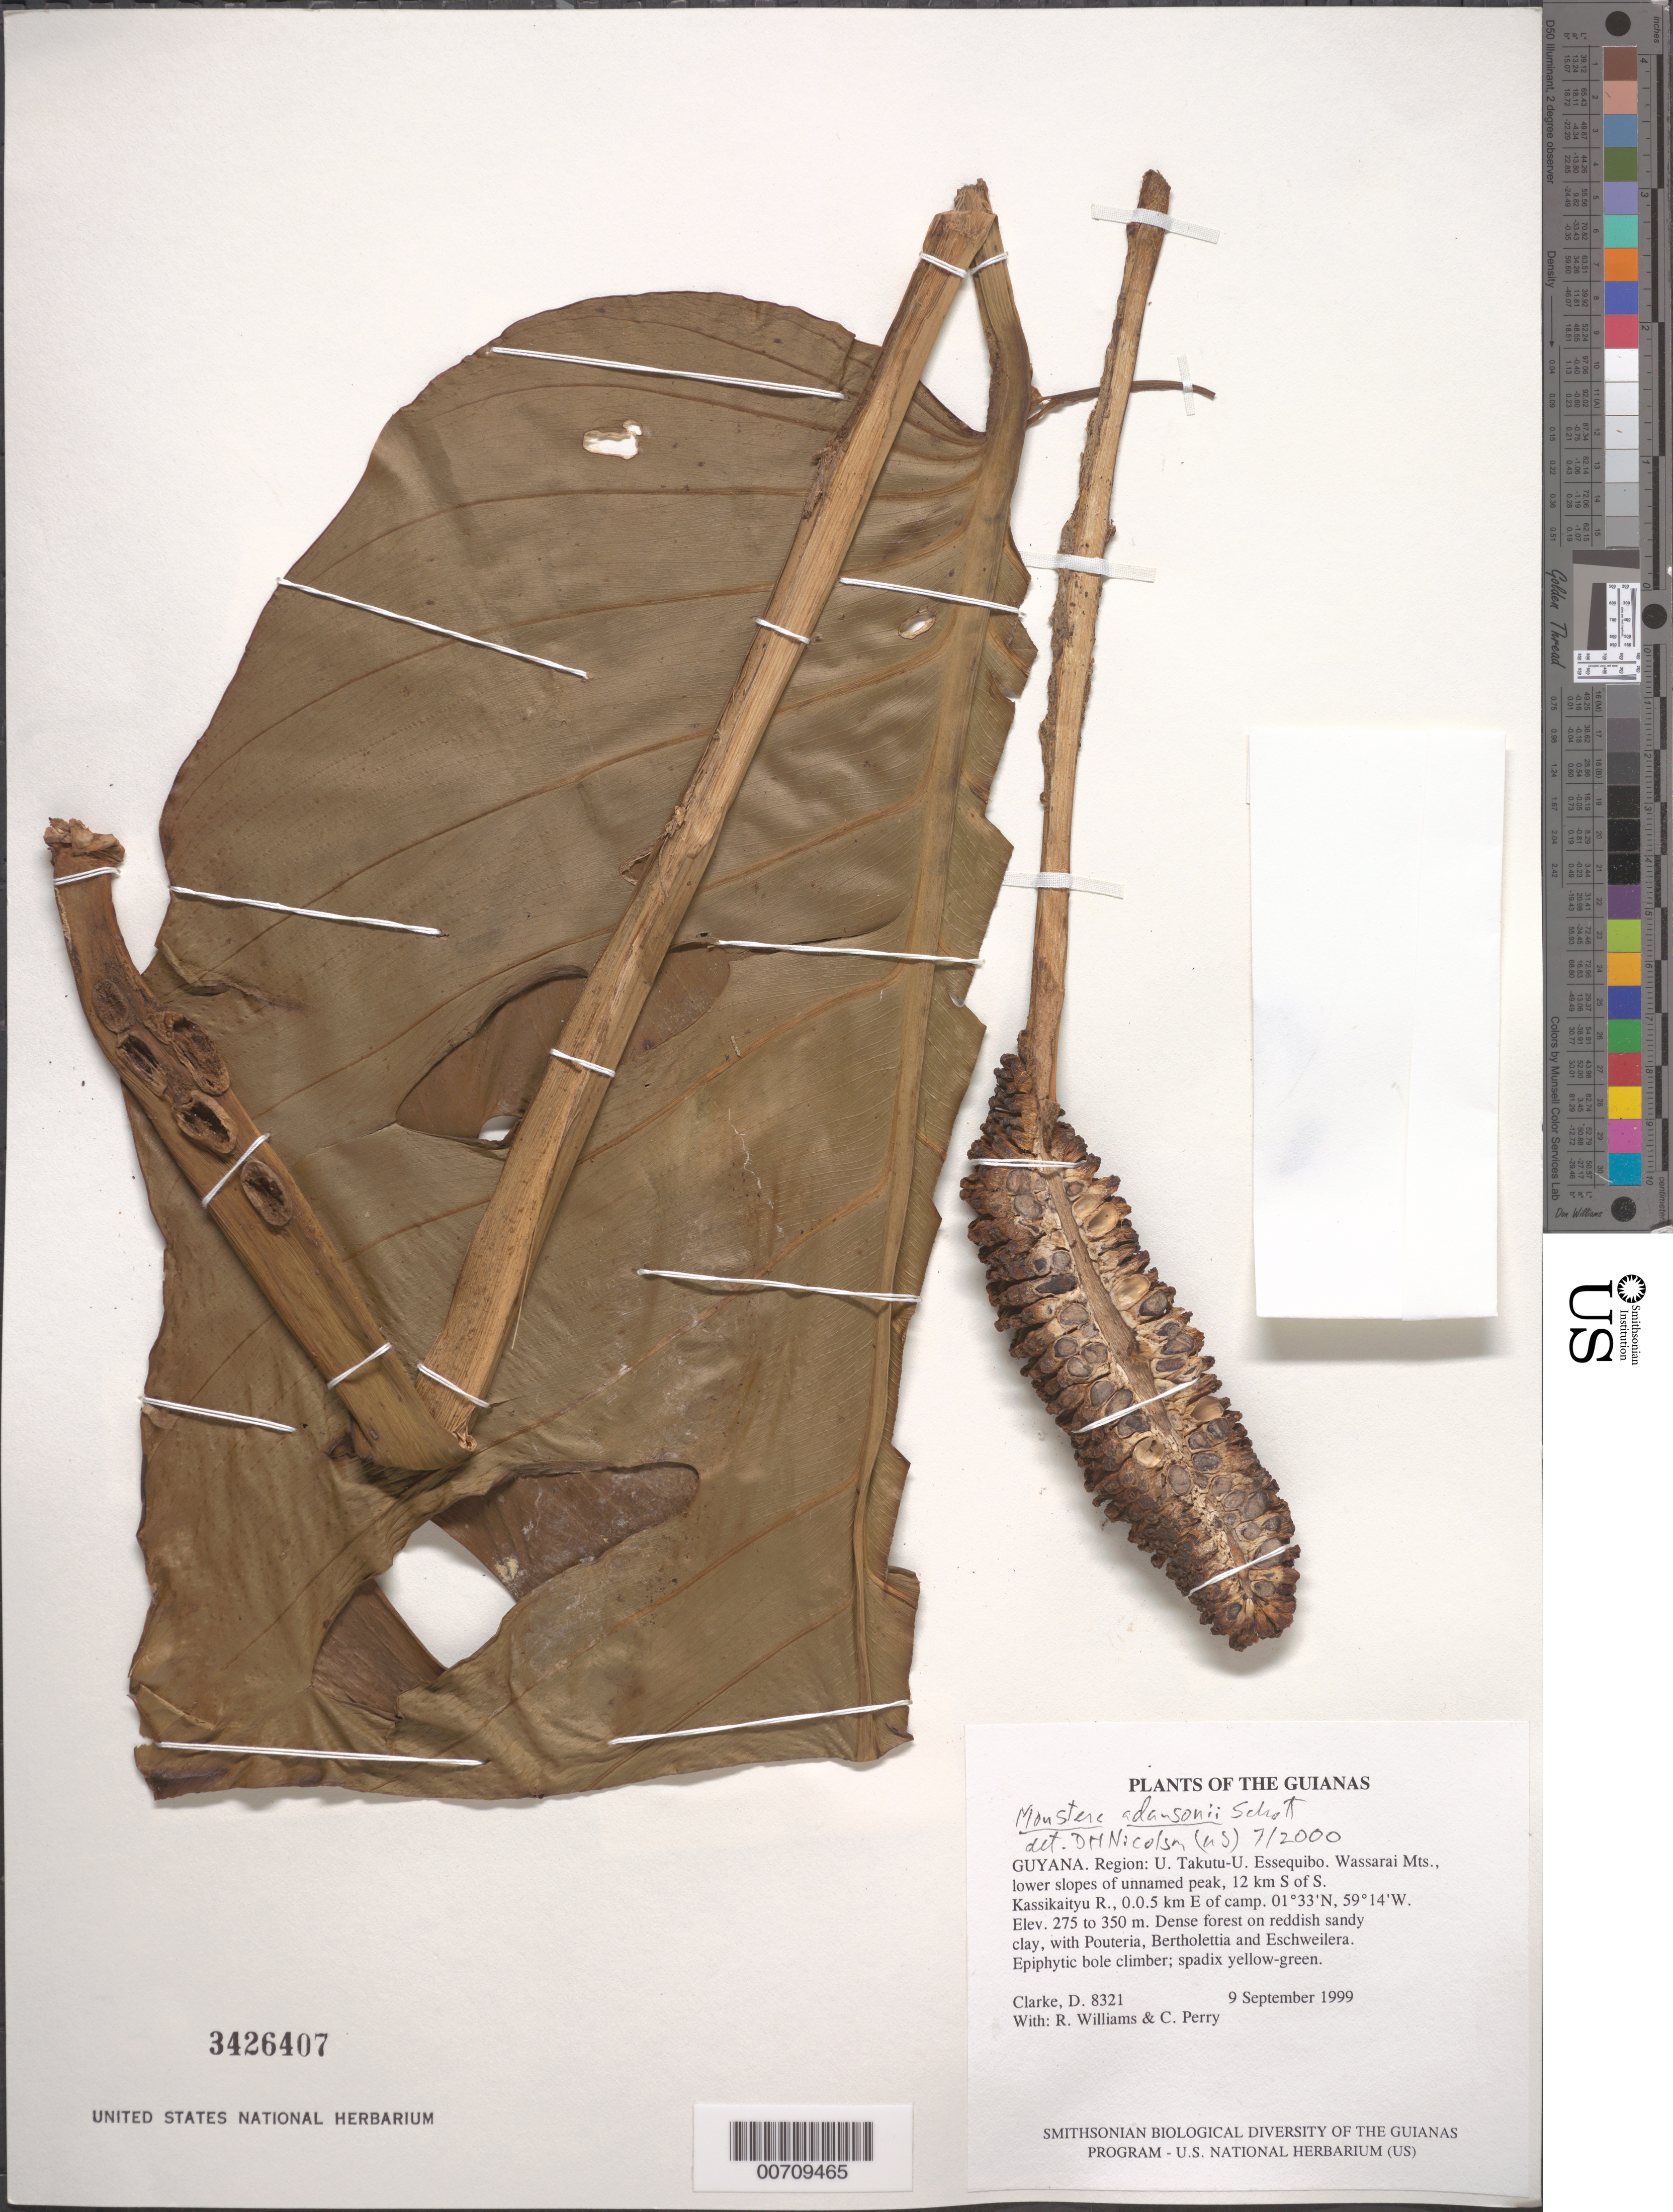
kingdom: Plantae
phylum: Tracheophyta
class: Liliopsida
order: Alismatales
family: Araceae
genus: Monstera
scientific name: Monstera adansonii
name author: Schott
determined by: Nicolson, Dan H.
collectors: H. D. Clarke, R. Williams & C. Perry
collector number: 8321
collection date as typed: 9 September 1999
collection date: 1999-09-09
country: Guyana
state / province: U. Takutu-U. Essequibo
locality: Wassarai Mts., lower slopes of unnamed peak, 12 km S of S. Kassikaityu R., 0.0.5 km E of camp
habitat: Dense forest on reddish sandy clay, with Pouteria, Bertholettia and Eschweilera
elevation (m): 275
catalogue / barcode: US 3426407